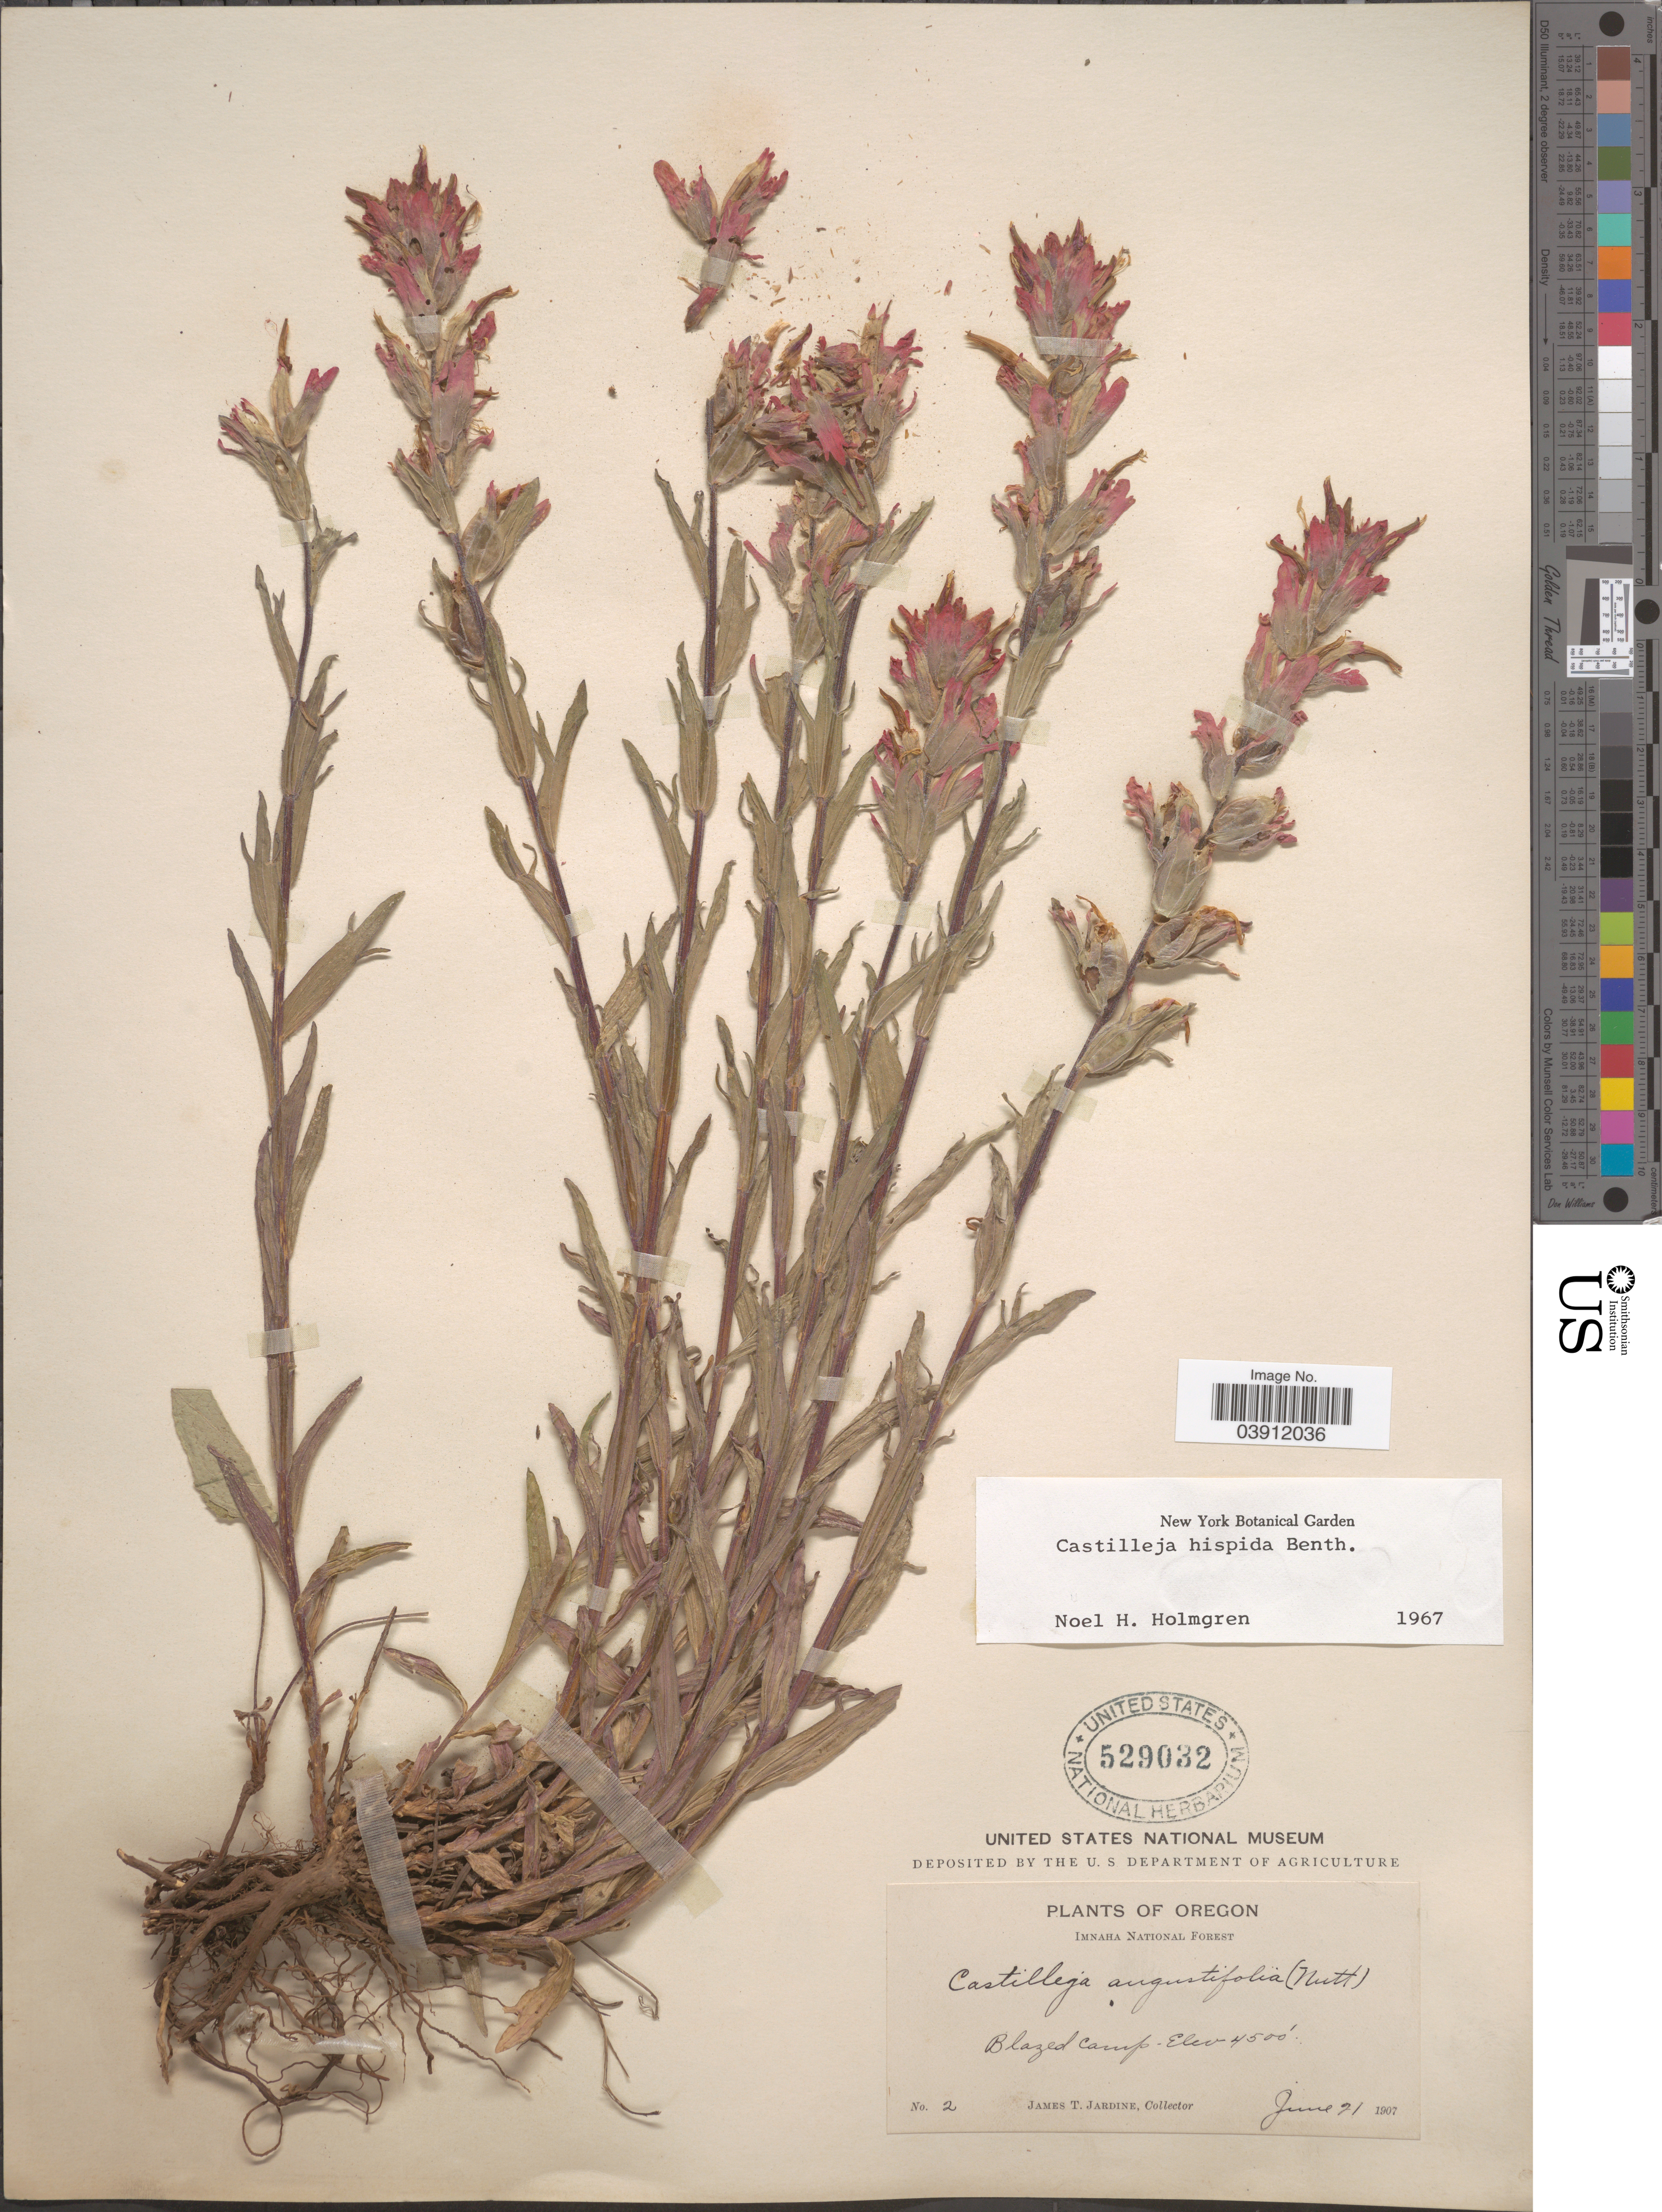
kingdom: Plantae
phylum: Tracheophyta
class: Magnoliopsida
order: Lamiales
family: Orobanchaceae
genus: Castilleja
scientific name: Castilleja hispida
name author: Benth. ex Hook.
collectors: J. T. Jardine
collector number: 2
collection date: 1907-06-21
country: United States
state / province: Oregon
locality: Imnaha National Forest. Blazed camp.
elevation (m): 1372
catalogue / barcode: US 529032